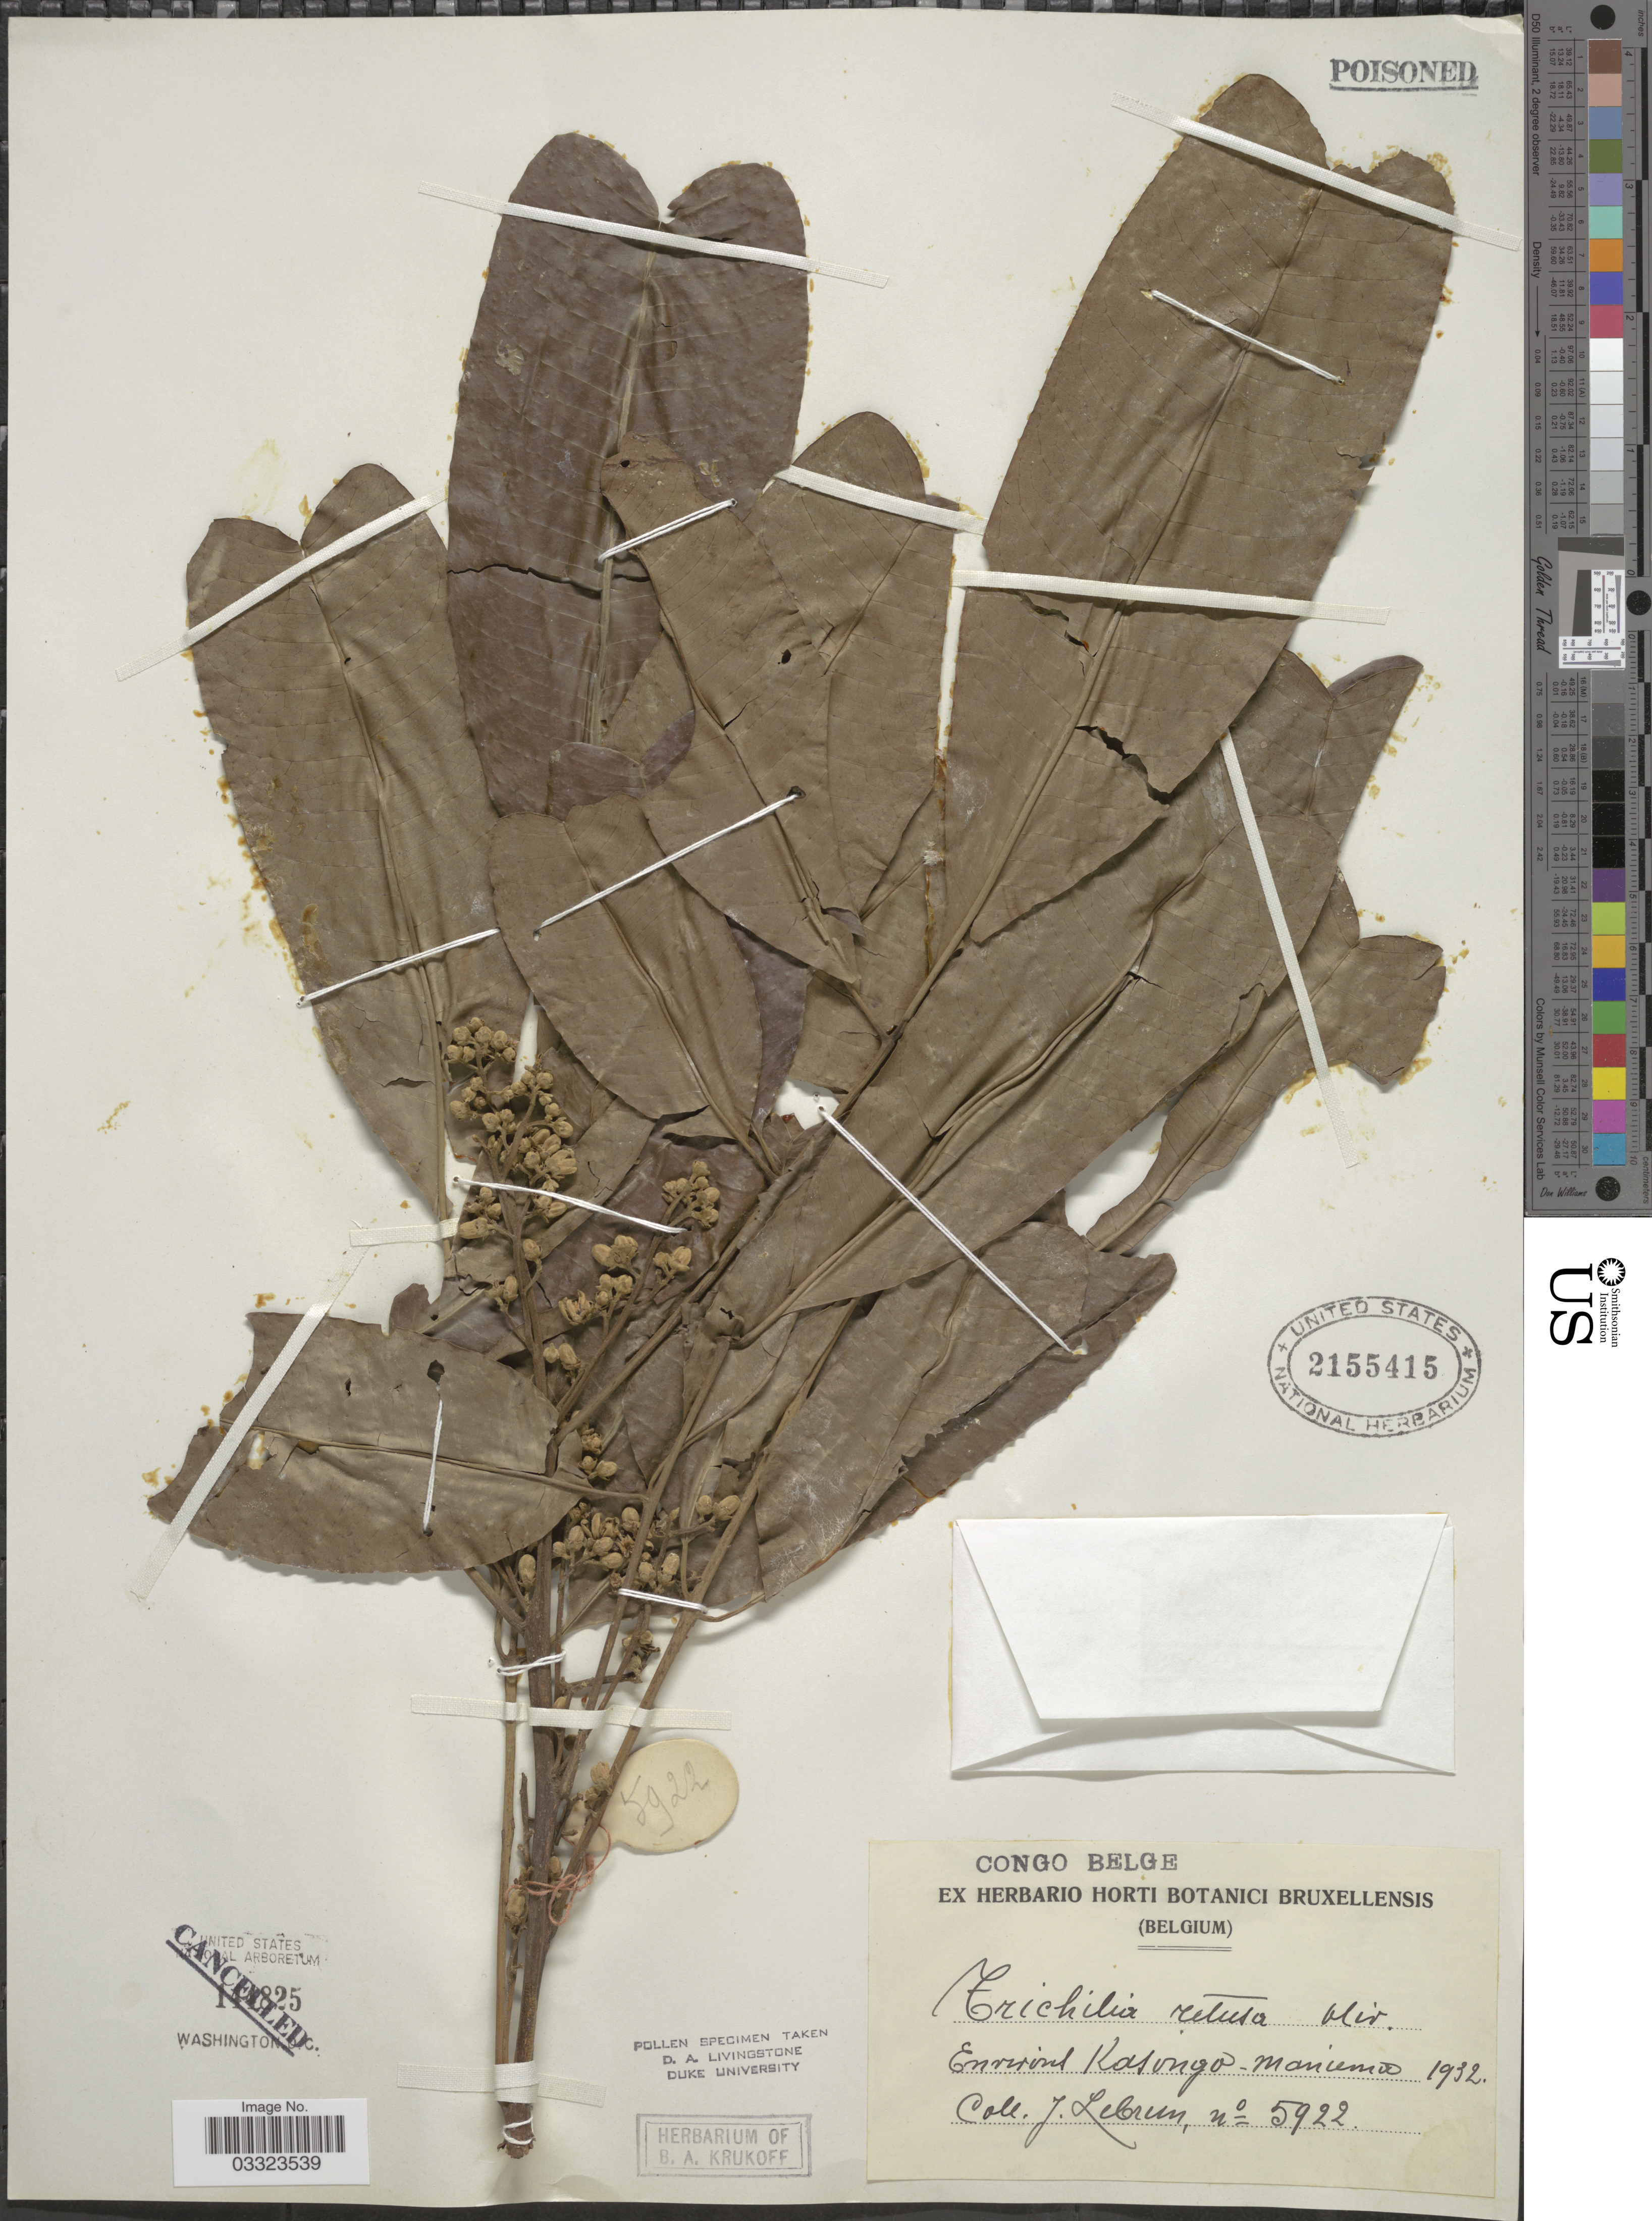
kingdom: Plantae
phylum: Tracheophyta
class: Magnoliopsida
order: Sapindales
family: Meliaceae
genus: Trichilia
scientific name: Trichilia retusa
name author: Oliv.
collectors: J. A. Lebrun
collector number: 5922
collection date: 1932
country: Congo, Democratic Republic of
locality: Congo Belge. Environs Kasongo - Maniema.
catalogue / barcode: US 2155415